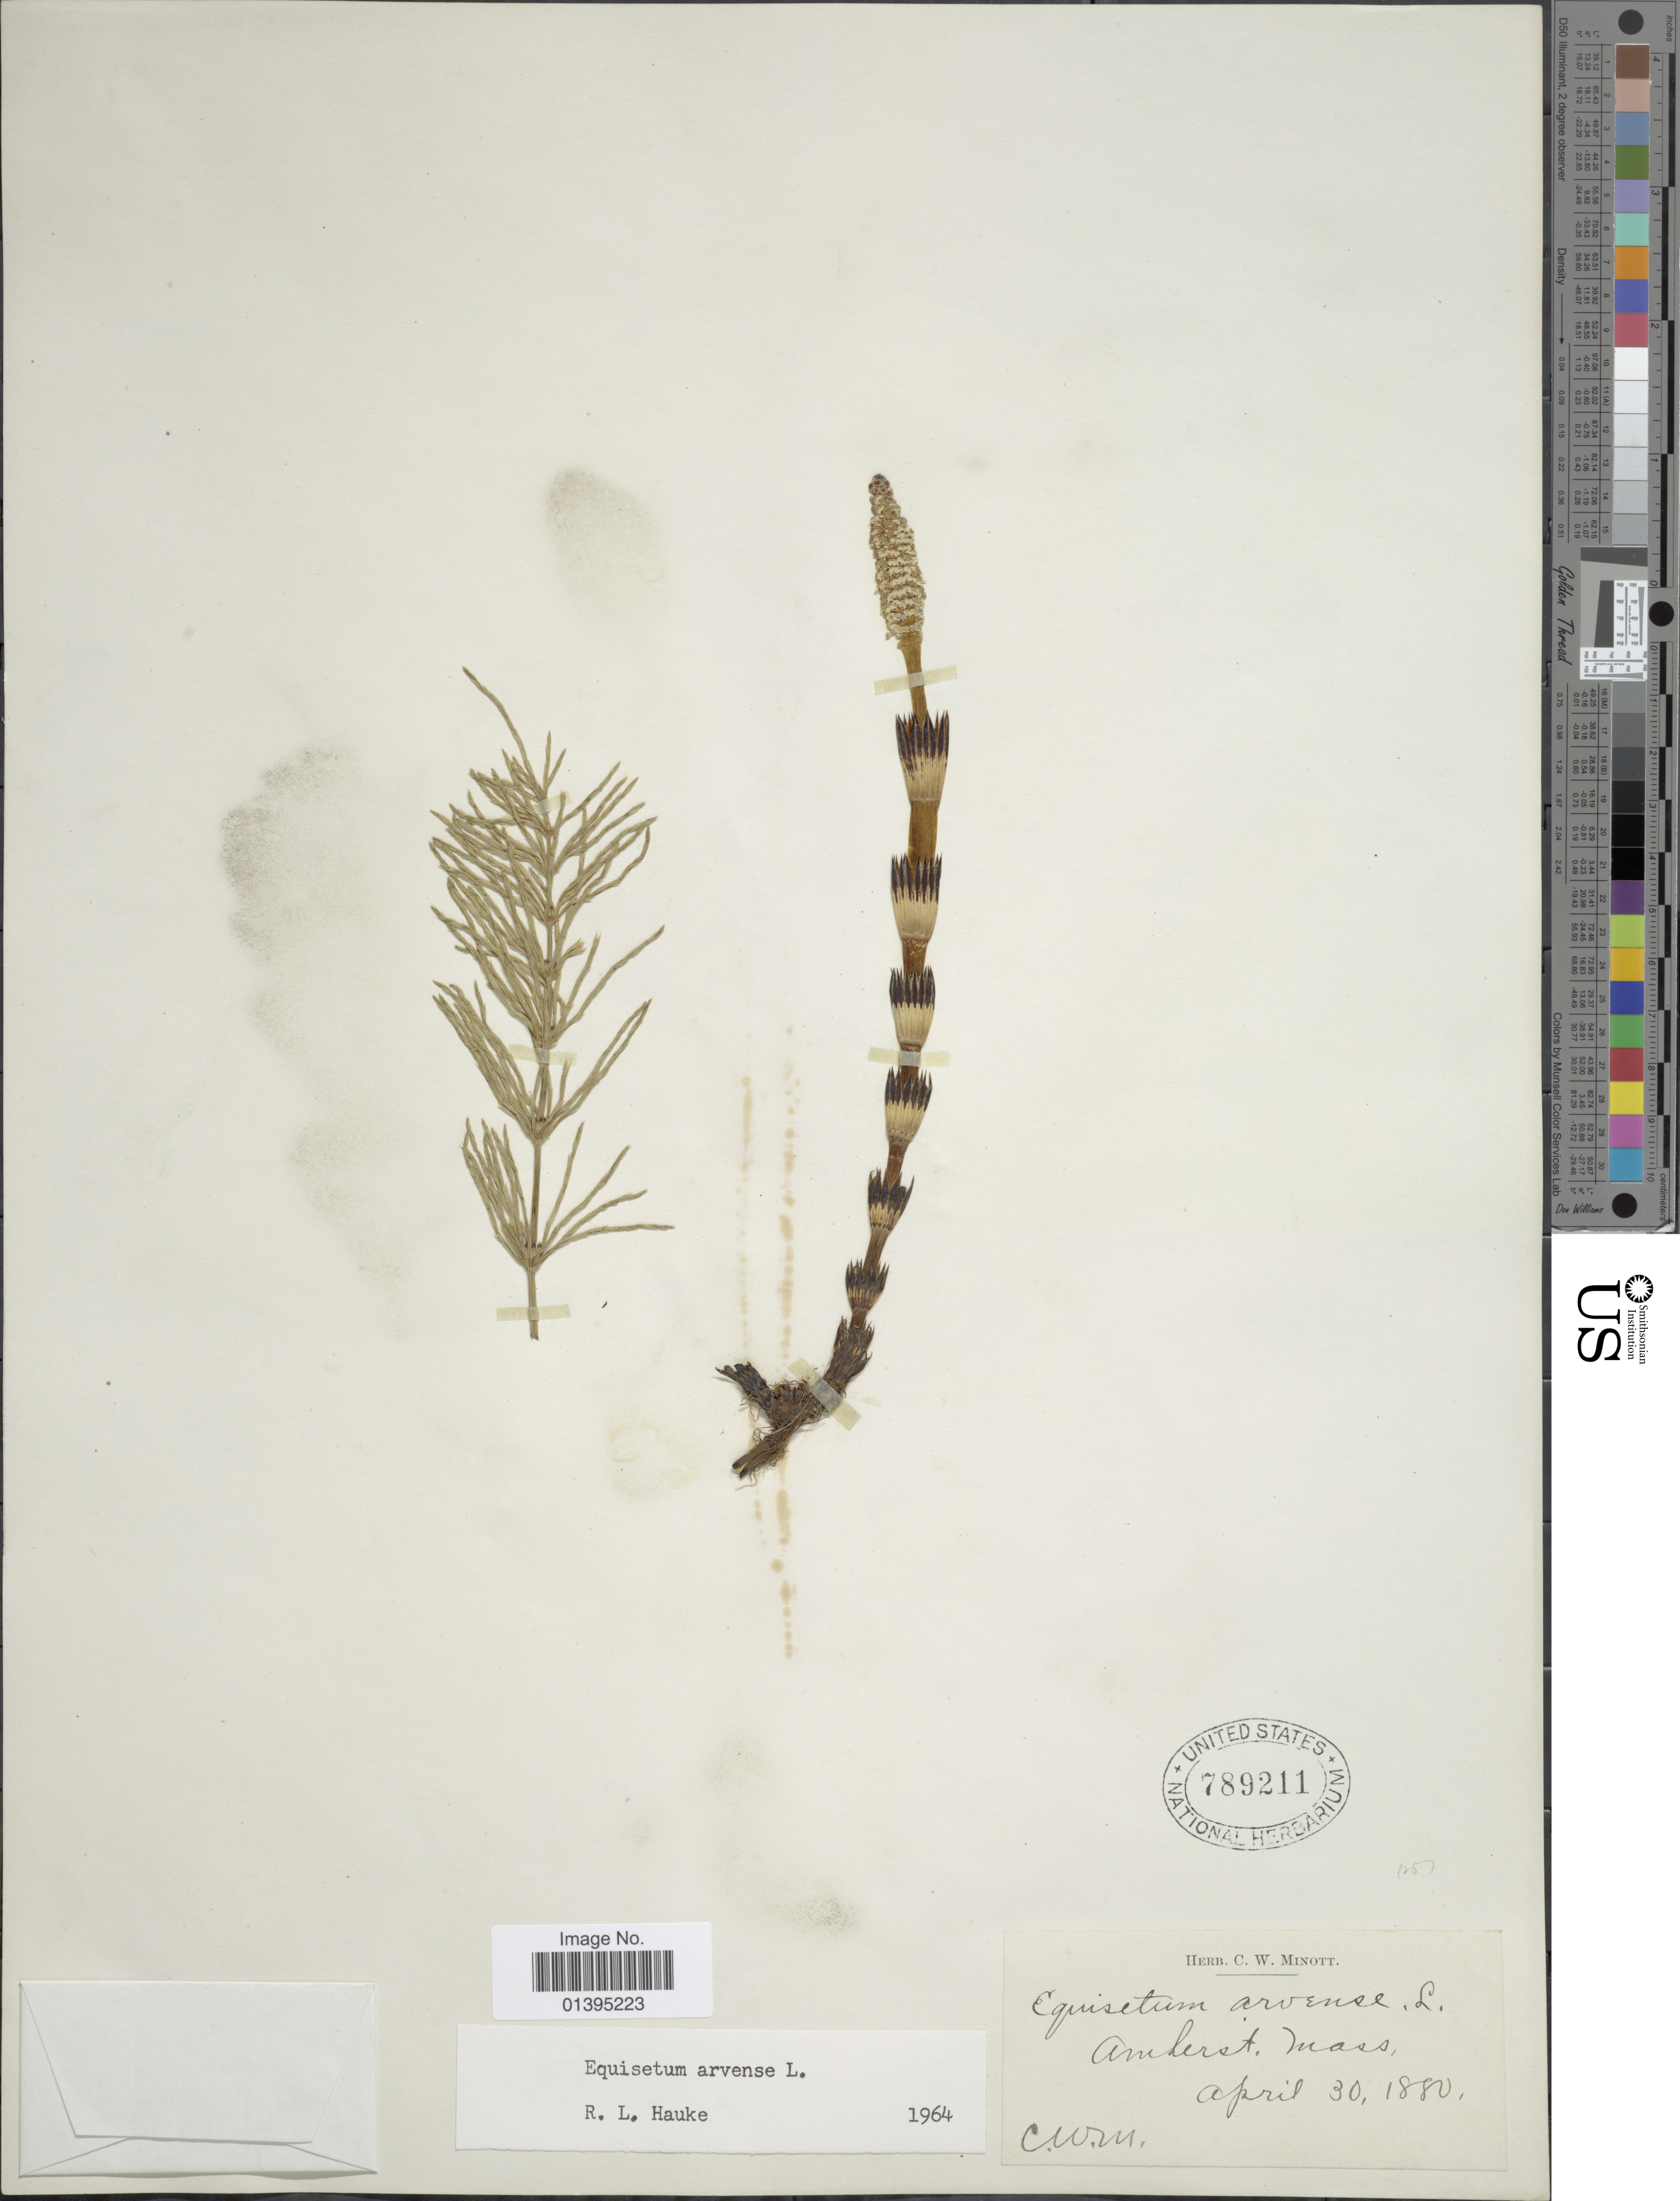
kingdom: Plantae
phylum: Tracheophyta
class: Polypodiopsida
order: Equisetales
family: Equisetaceae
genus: Equisetum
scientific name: Equisetum arvense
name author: L.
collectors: C. Minott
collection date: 1880-04-30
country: United States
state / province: Massachusetts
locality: Amherst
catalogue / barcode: US 789211